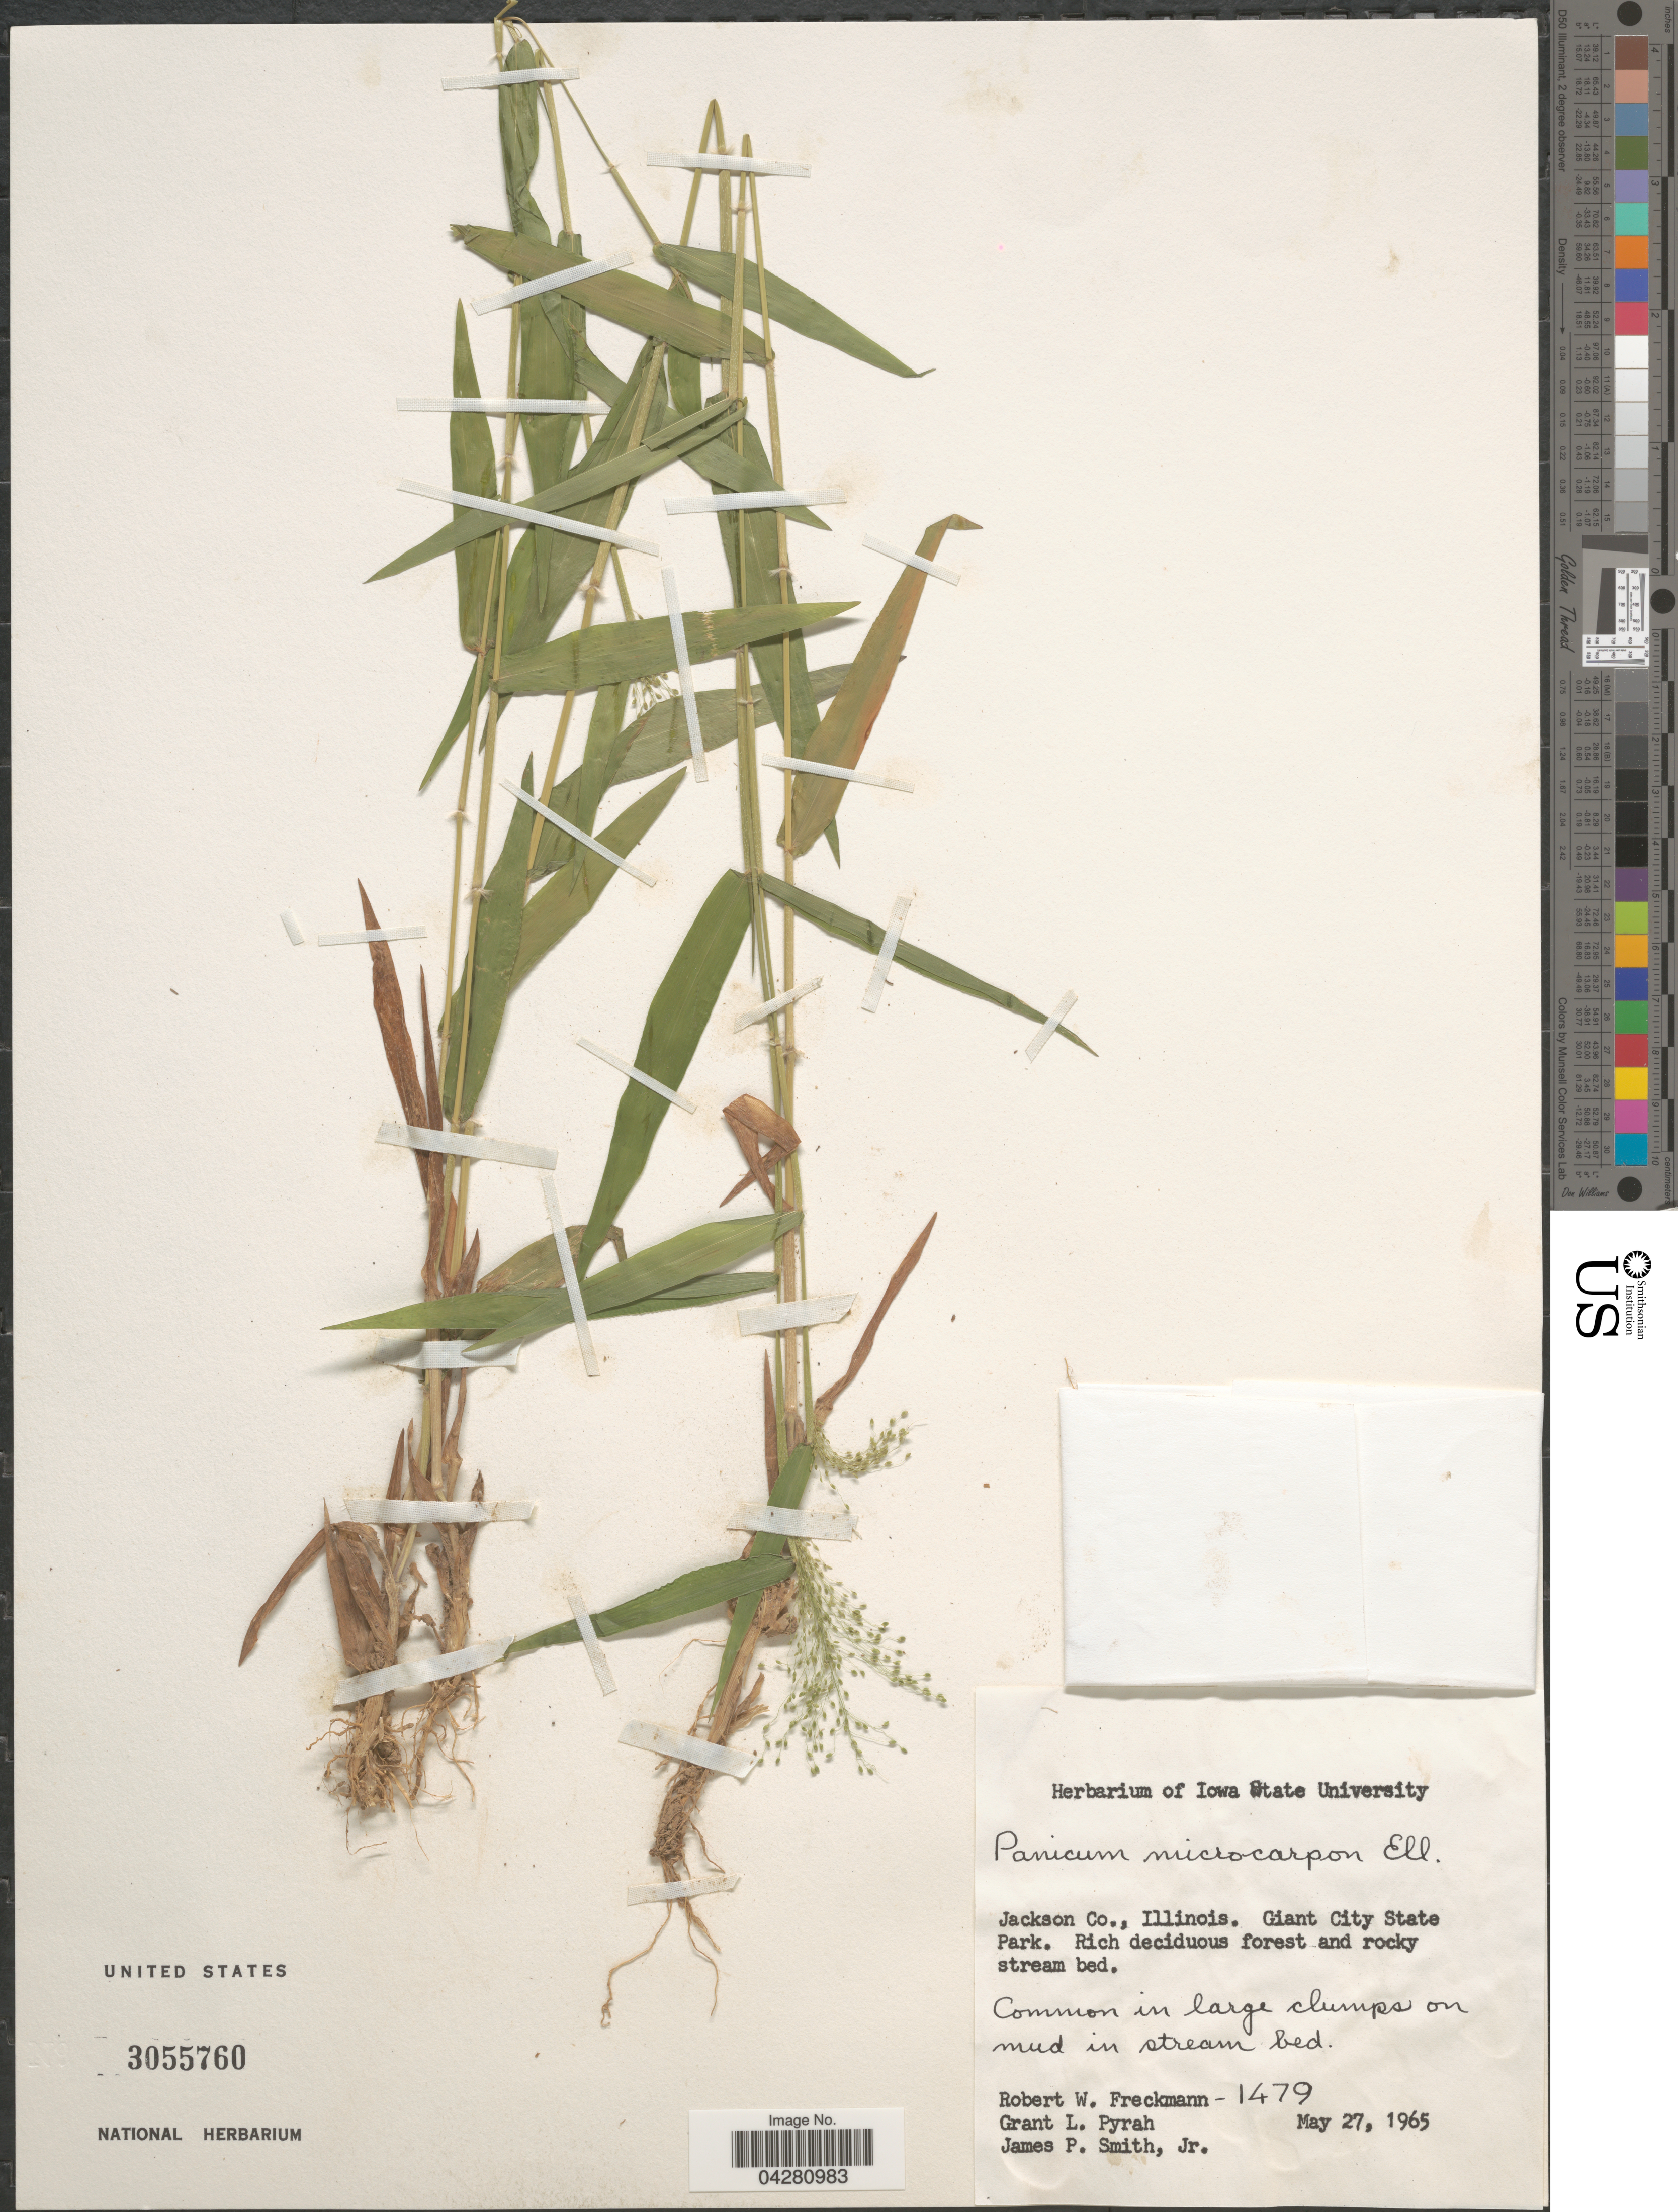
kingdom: Plantae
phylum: Tracheophyta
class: Liliopsida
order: Poales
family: Poaceae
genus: Dichanthelium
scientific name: Dichanthelium dichotomum var. dichotomum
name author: (L.) Gould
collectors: R. Freckmann, G. Pyrah & J. P. Smith Jr.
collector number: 1479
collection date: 1965-05-27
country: United States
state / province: Illinois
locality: Jackson Co. Giant City State Park.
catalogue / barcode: US 3055760